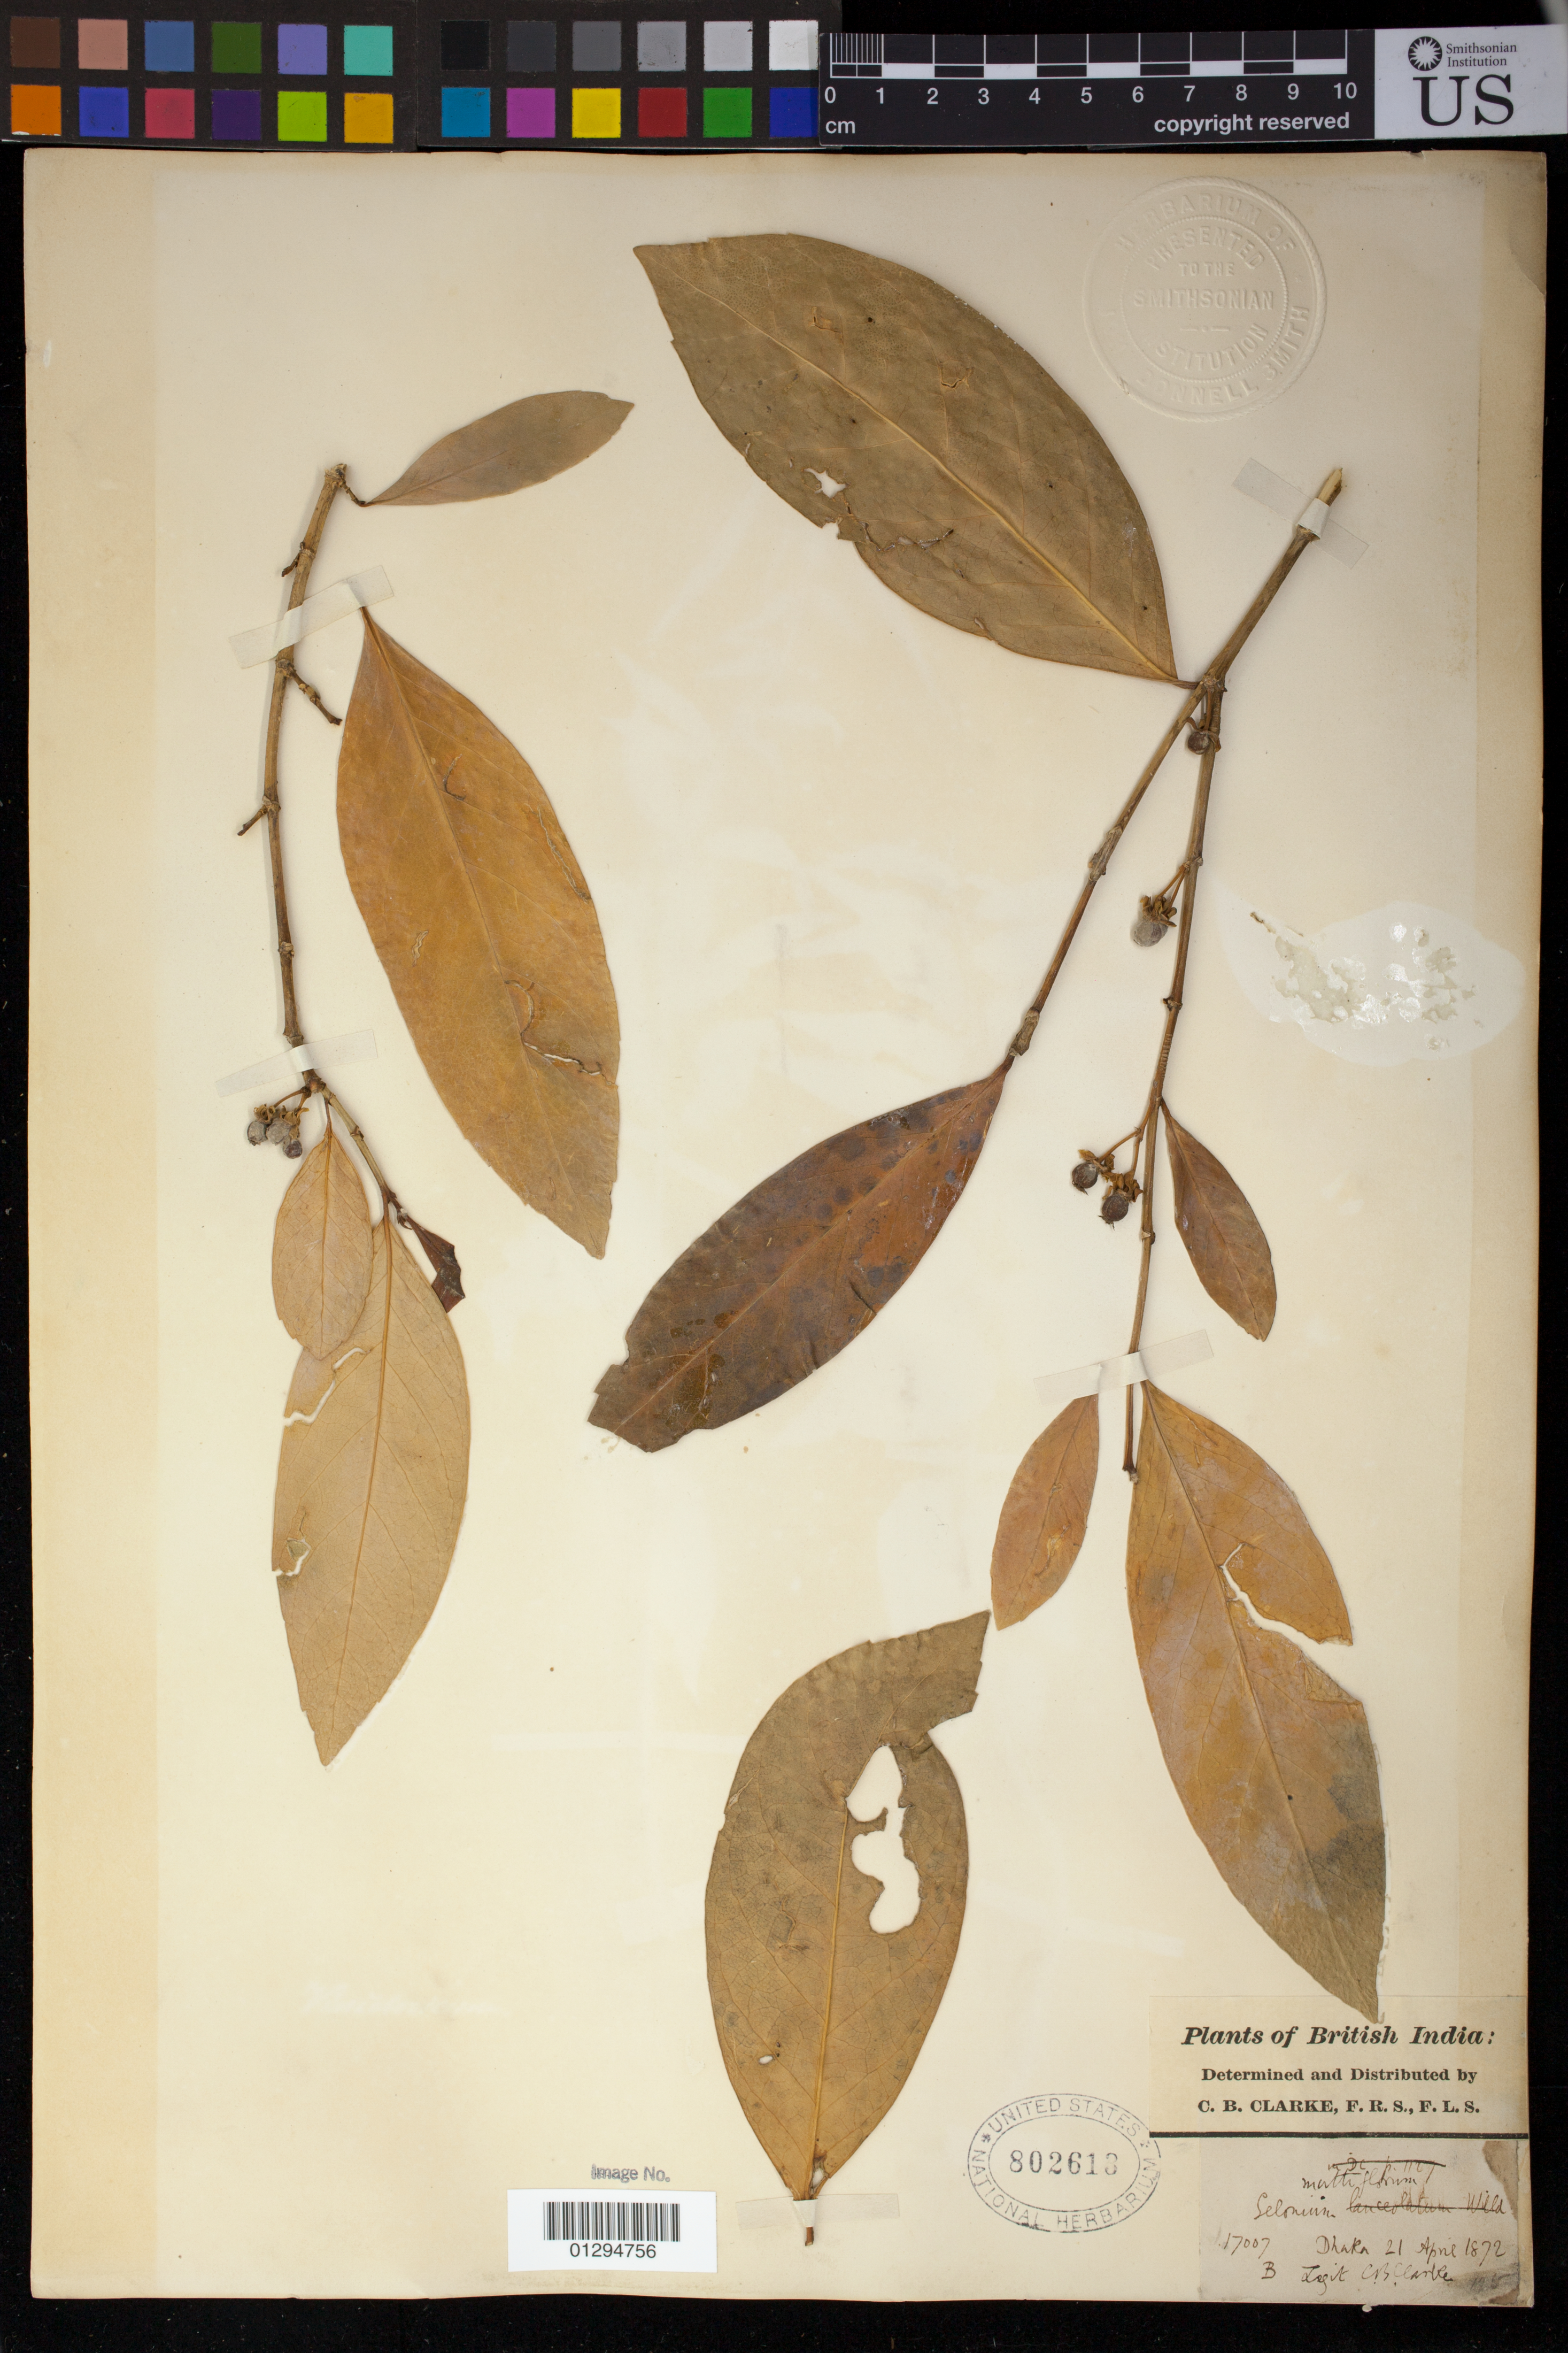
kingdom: Plantae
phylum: Tracheophyta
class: Magnoliopsida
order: Malpighiales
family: Euphorbiaceae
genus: Gelonium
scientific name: Gelonium multiflorum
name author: A. Juss.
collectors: C. B. Clarke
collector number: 17007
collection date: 1872-04-21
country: Bangladesh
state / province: Dhaka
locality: Dhaka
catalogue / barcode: US 802613